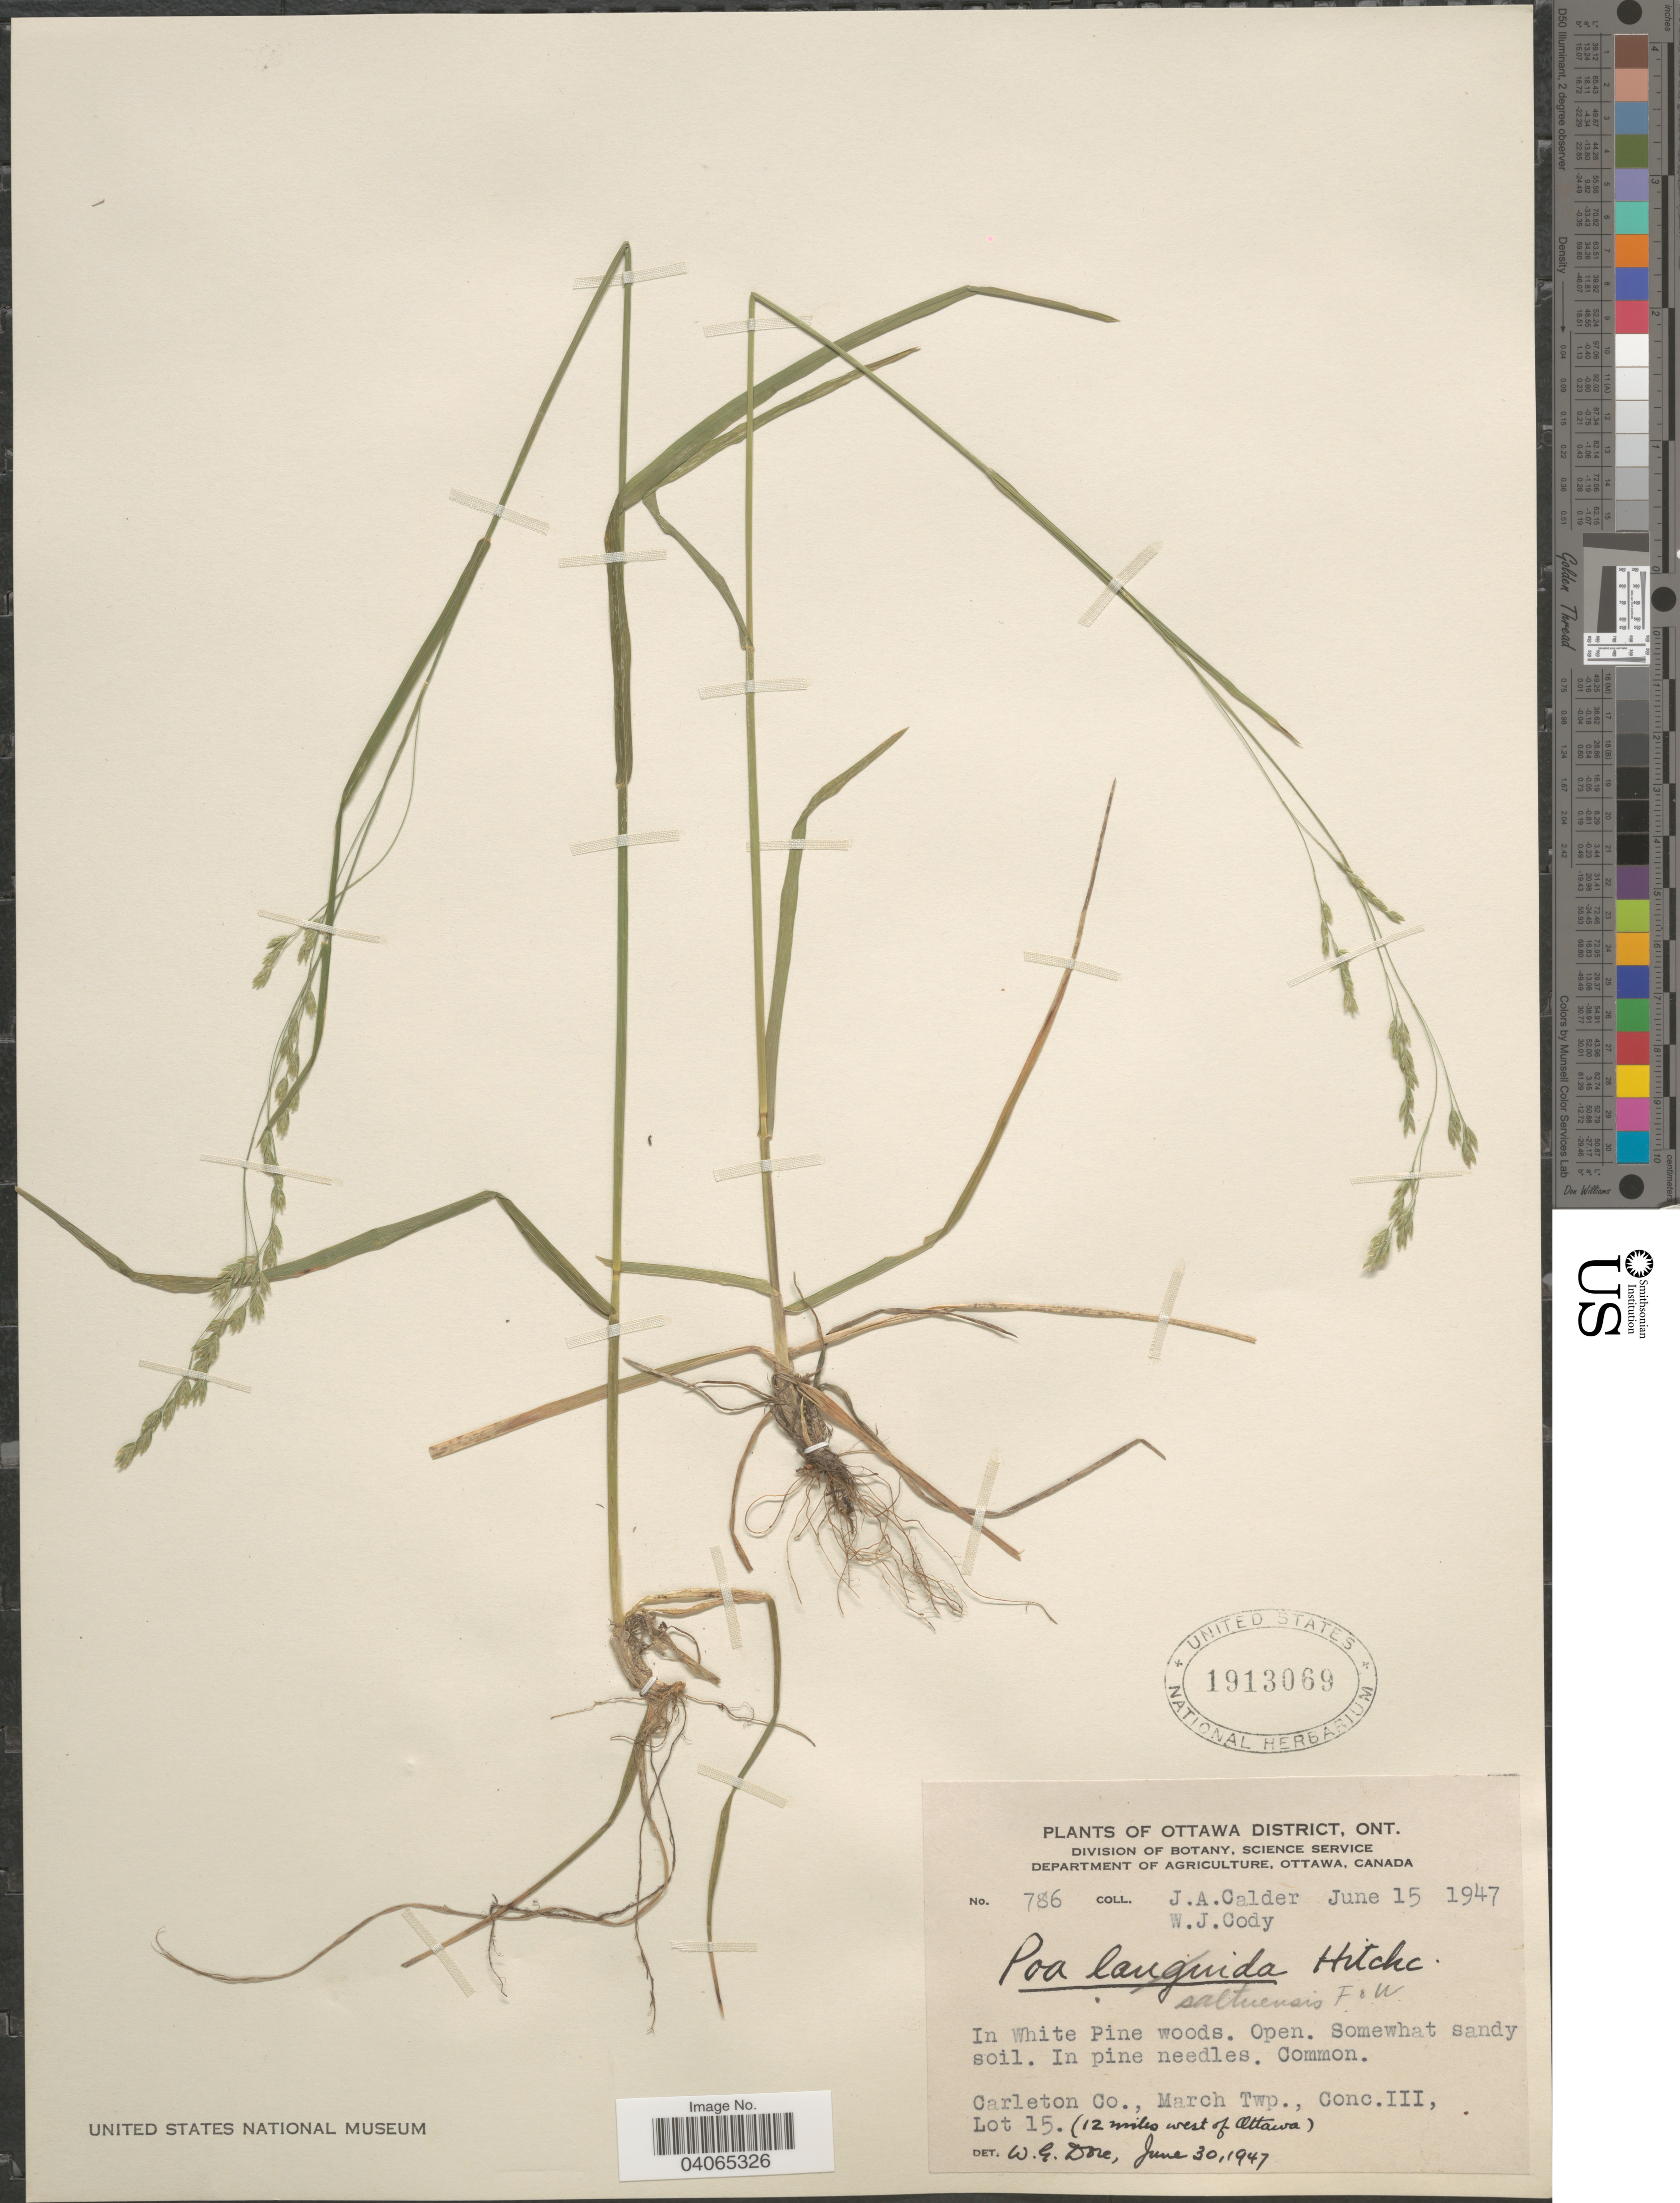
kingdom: Plantae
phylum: Tracheophyta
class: Liliopsida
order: Poales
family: Poaceae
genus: Poa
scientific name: Poa saltuensis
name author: Fernald & Wiegand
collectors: J. A. Calder & W. Cody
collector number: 786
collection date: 1947-06-15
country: Canada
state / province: Ontario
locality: Ottawa District. Carleton Co., March Twp., Conc. III, Lot 15, (12 miles west of Ottawa).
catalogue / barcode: US 1913069